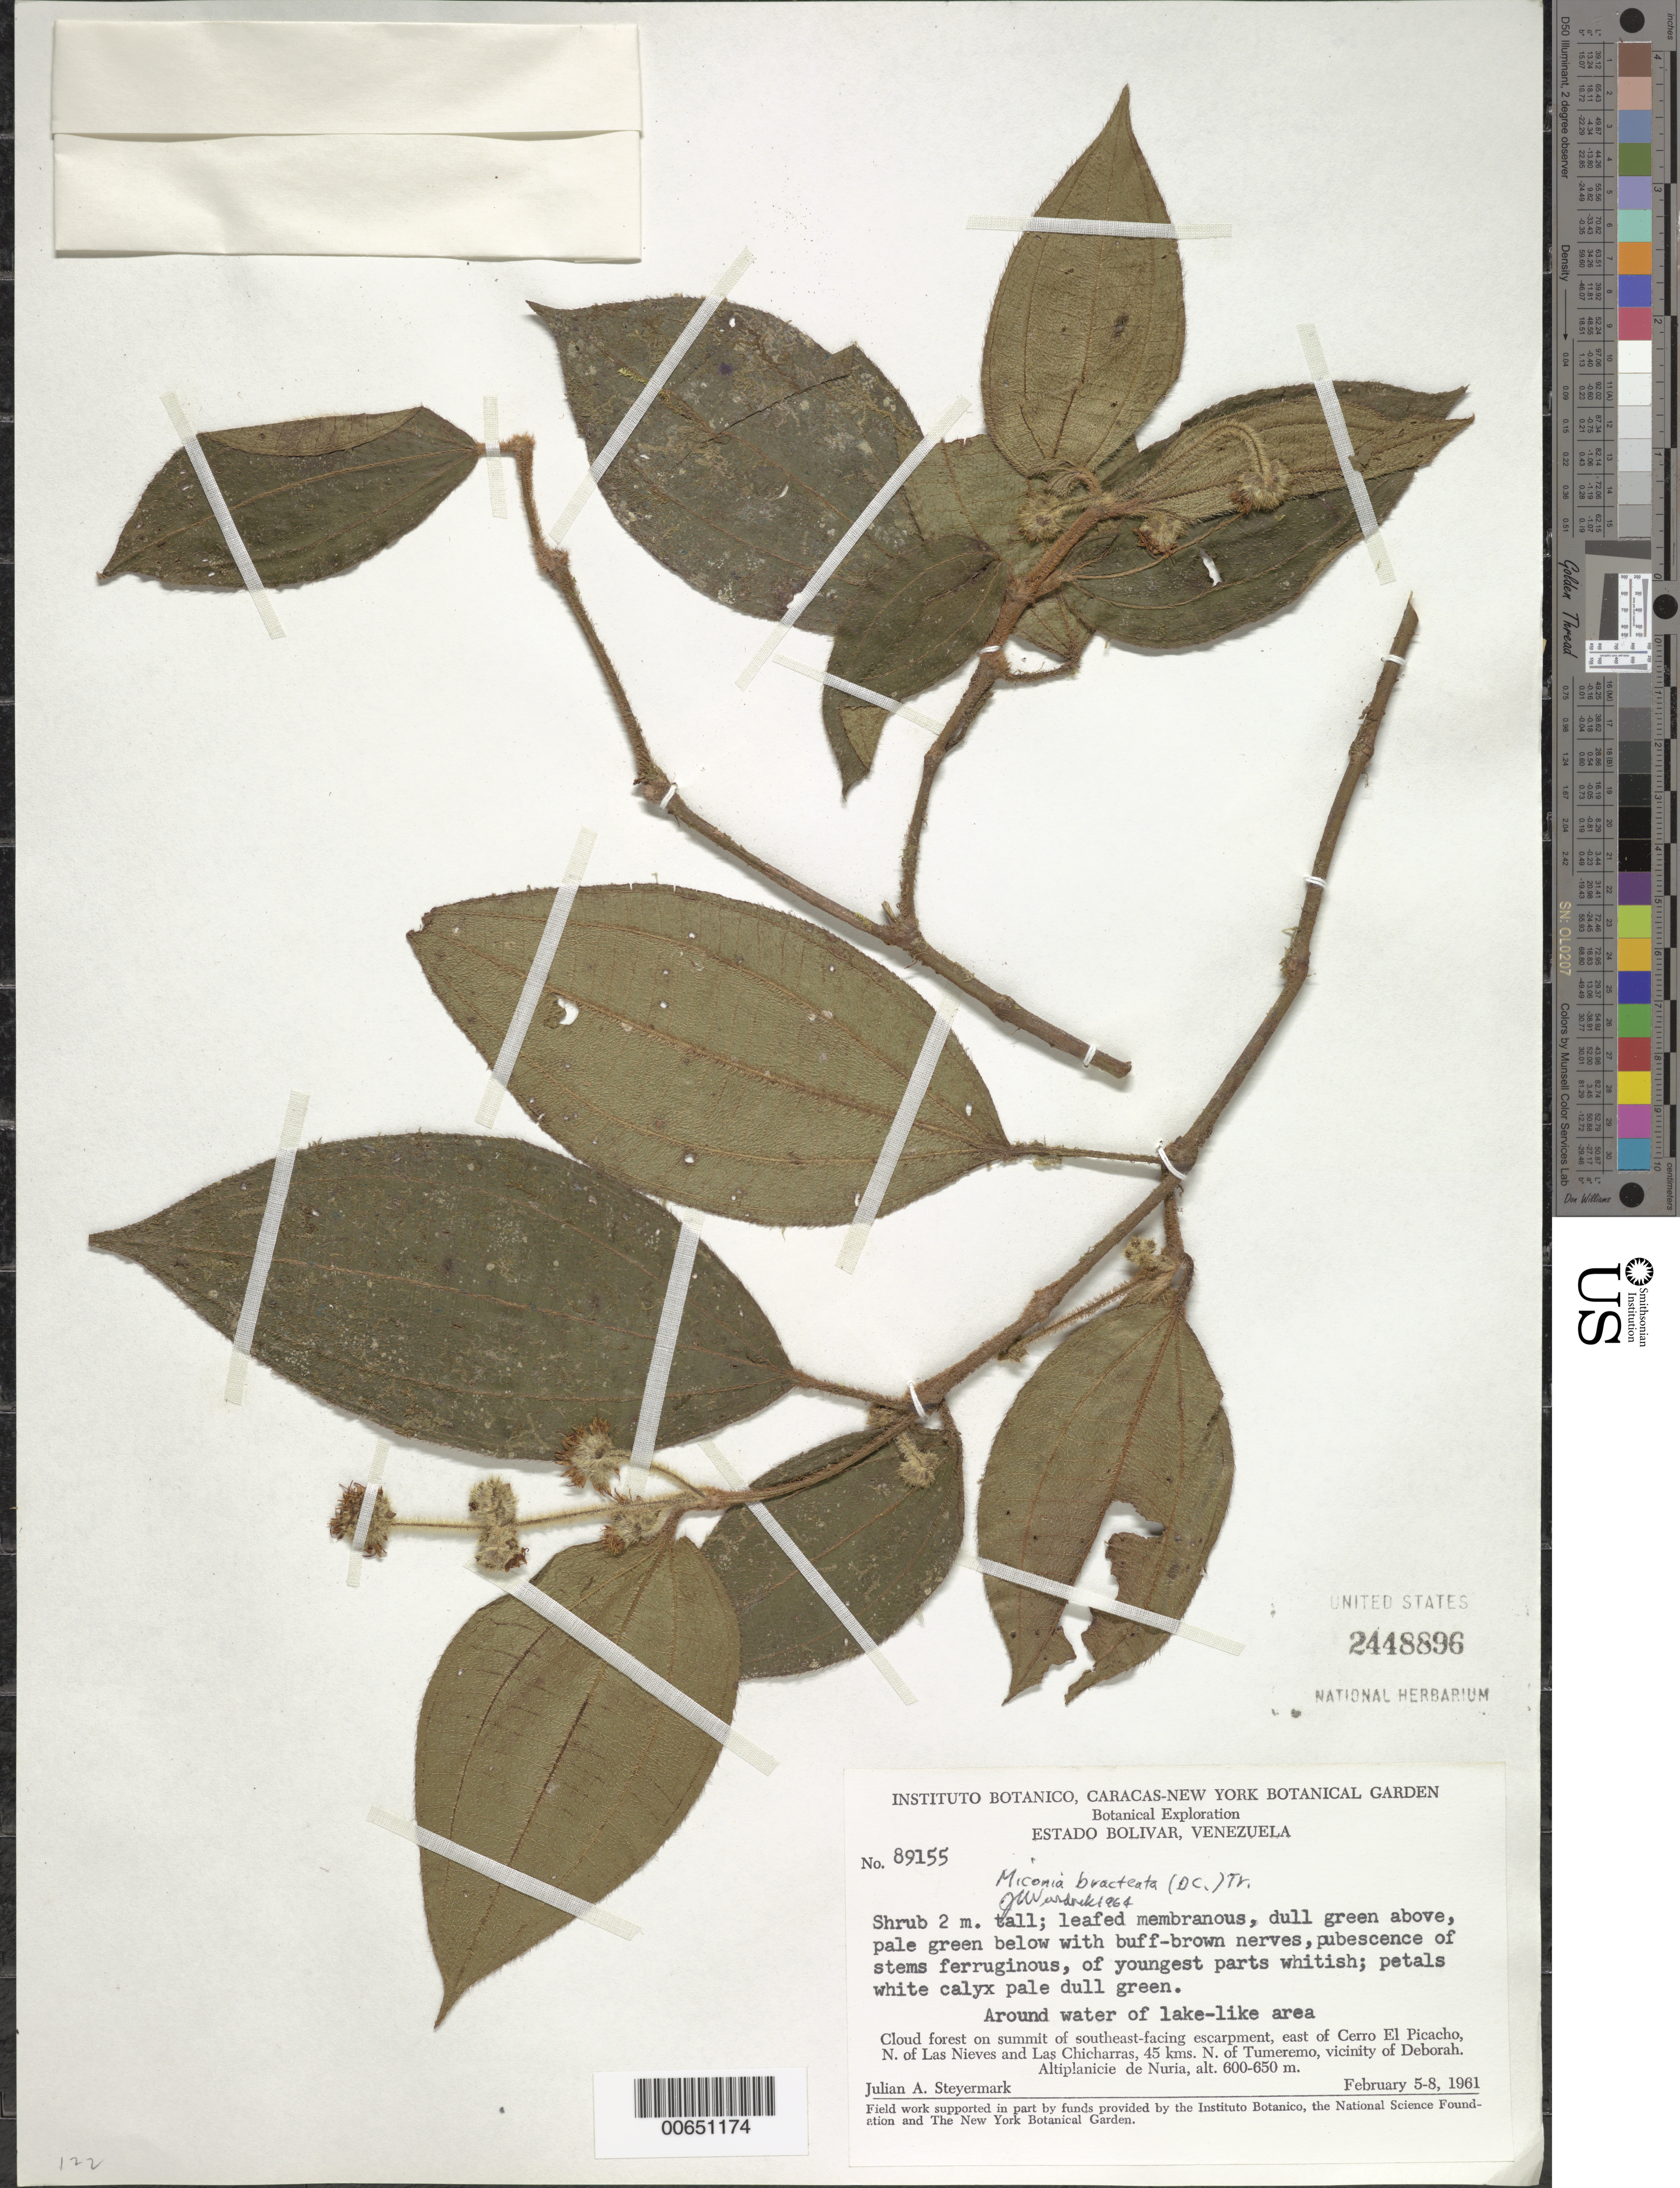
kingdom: Plantae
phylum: Tracheophyta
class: Magnoliopsida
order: Myrtales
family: Melastomataceae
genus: Miconia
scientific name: Miconia bracteata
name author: (DC.) Triana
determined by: Wurdack, John J., (US), US (UNITED STATES)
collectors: J. Steyermark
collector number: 89155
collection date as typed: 5-Feb-61 to 8-Feb-61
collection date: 1961-02-05/1961-02-08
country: Venezuela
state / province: Bolívar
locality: Cerro El Picacho, E of, N of Las Nieves & Las Chicharras, 45 km N of Tumeremo; vic of Deborah; Altiplanicie de Nuria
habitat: Cloud forest on summit of southeast-facing escarpment, vic. water of lake-like area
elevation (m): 600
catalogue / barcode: US 2448896